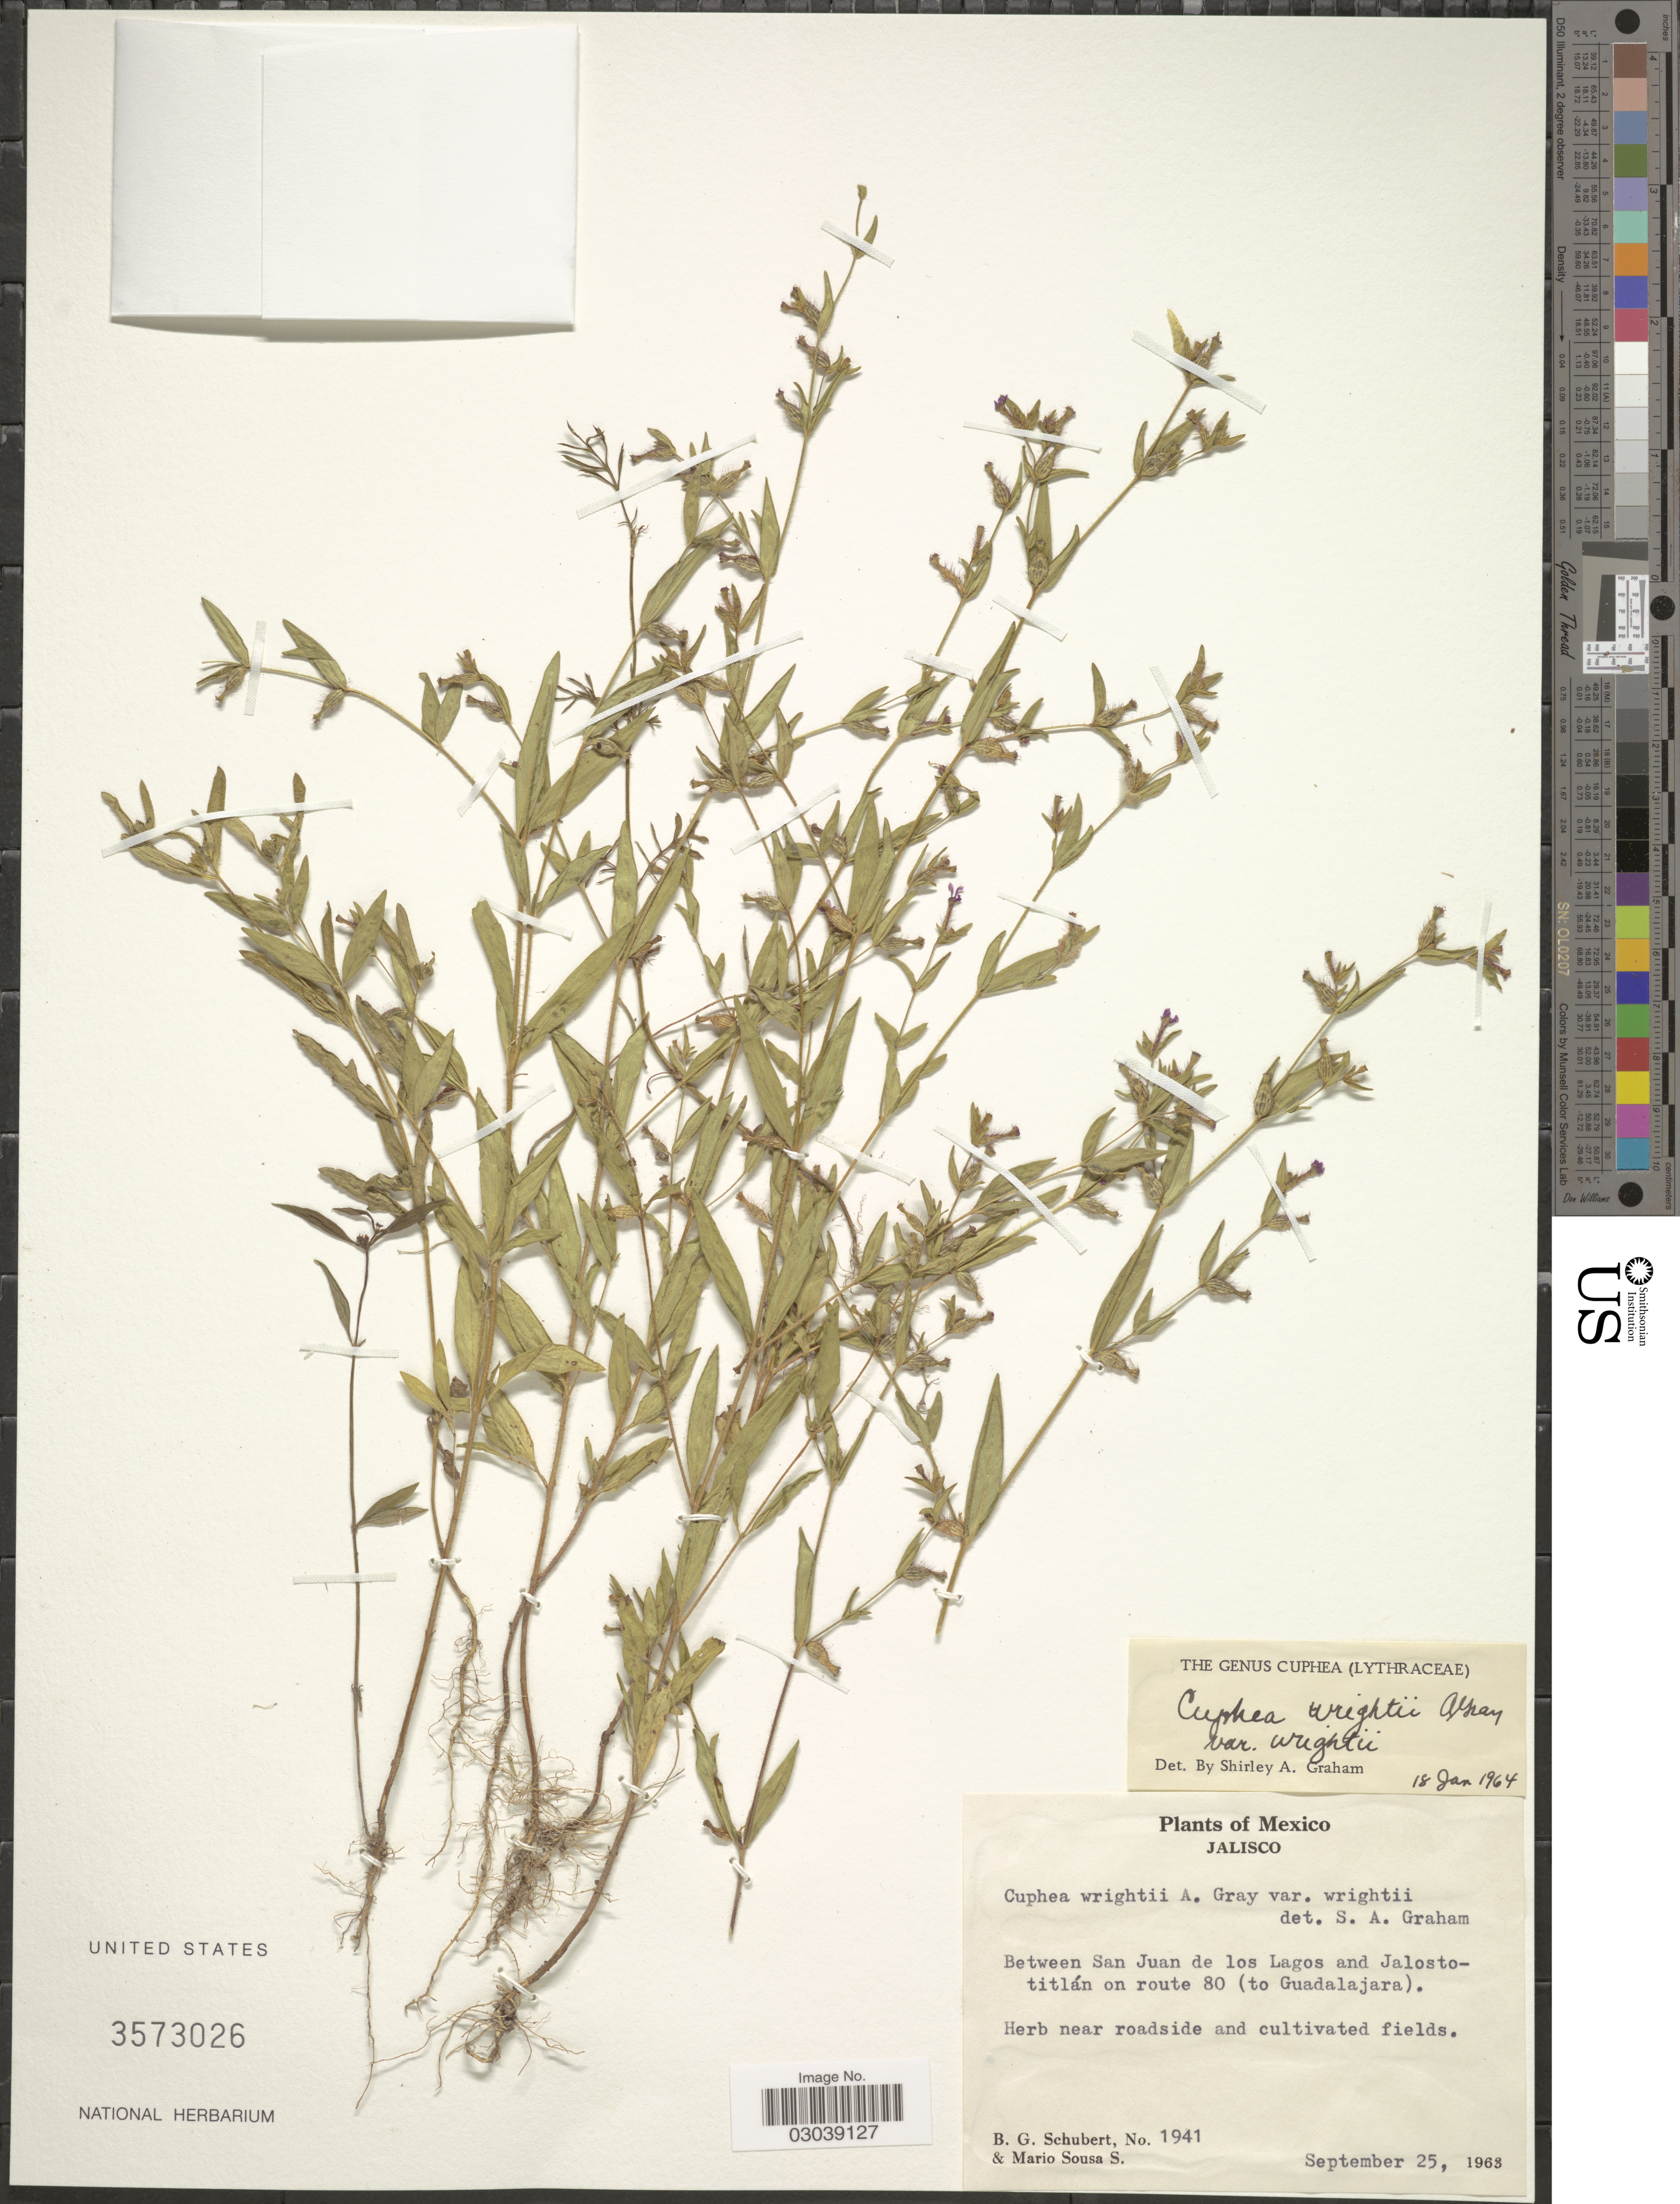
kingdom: Plantae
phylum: Tracheophyta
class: Magnoliopsida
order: Myrtales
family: Lythraceae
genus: Cuphea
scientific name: Cuphea wrightii var. wrightii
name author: A. Gray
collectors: B. Schubert & M. Sousa S.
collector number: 1941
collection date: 1963-09-25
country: Mexico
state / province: Jalisco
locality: Between San Juan de los Lagos and Jalostotitlán on route 80 (to Guadalajara).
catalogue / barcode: US 3573026